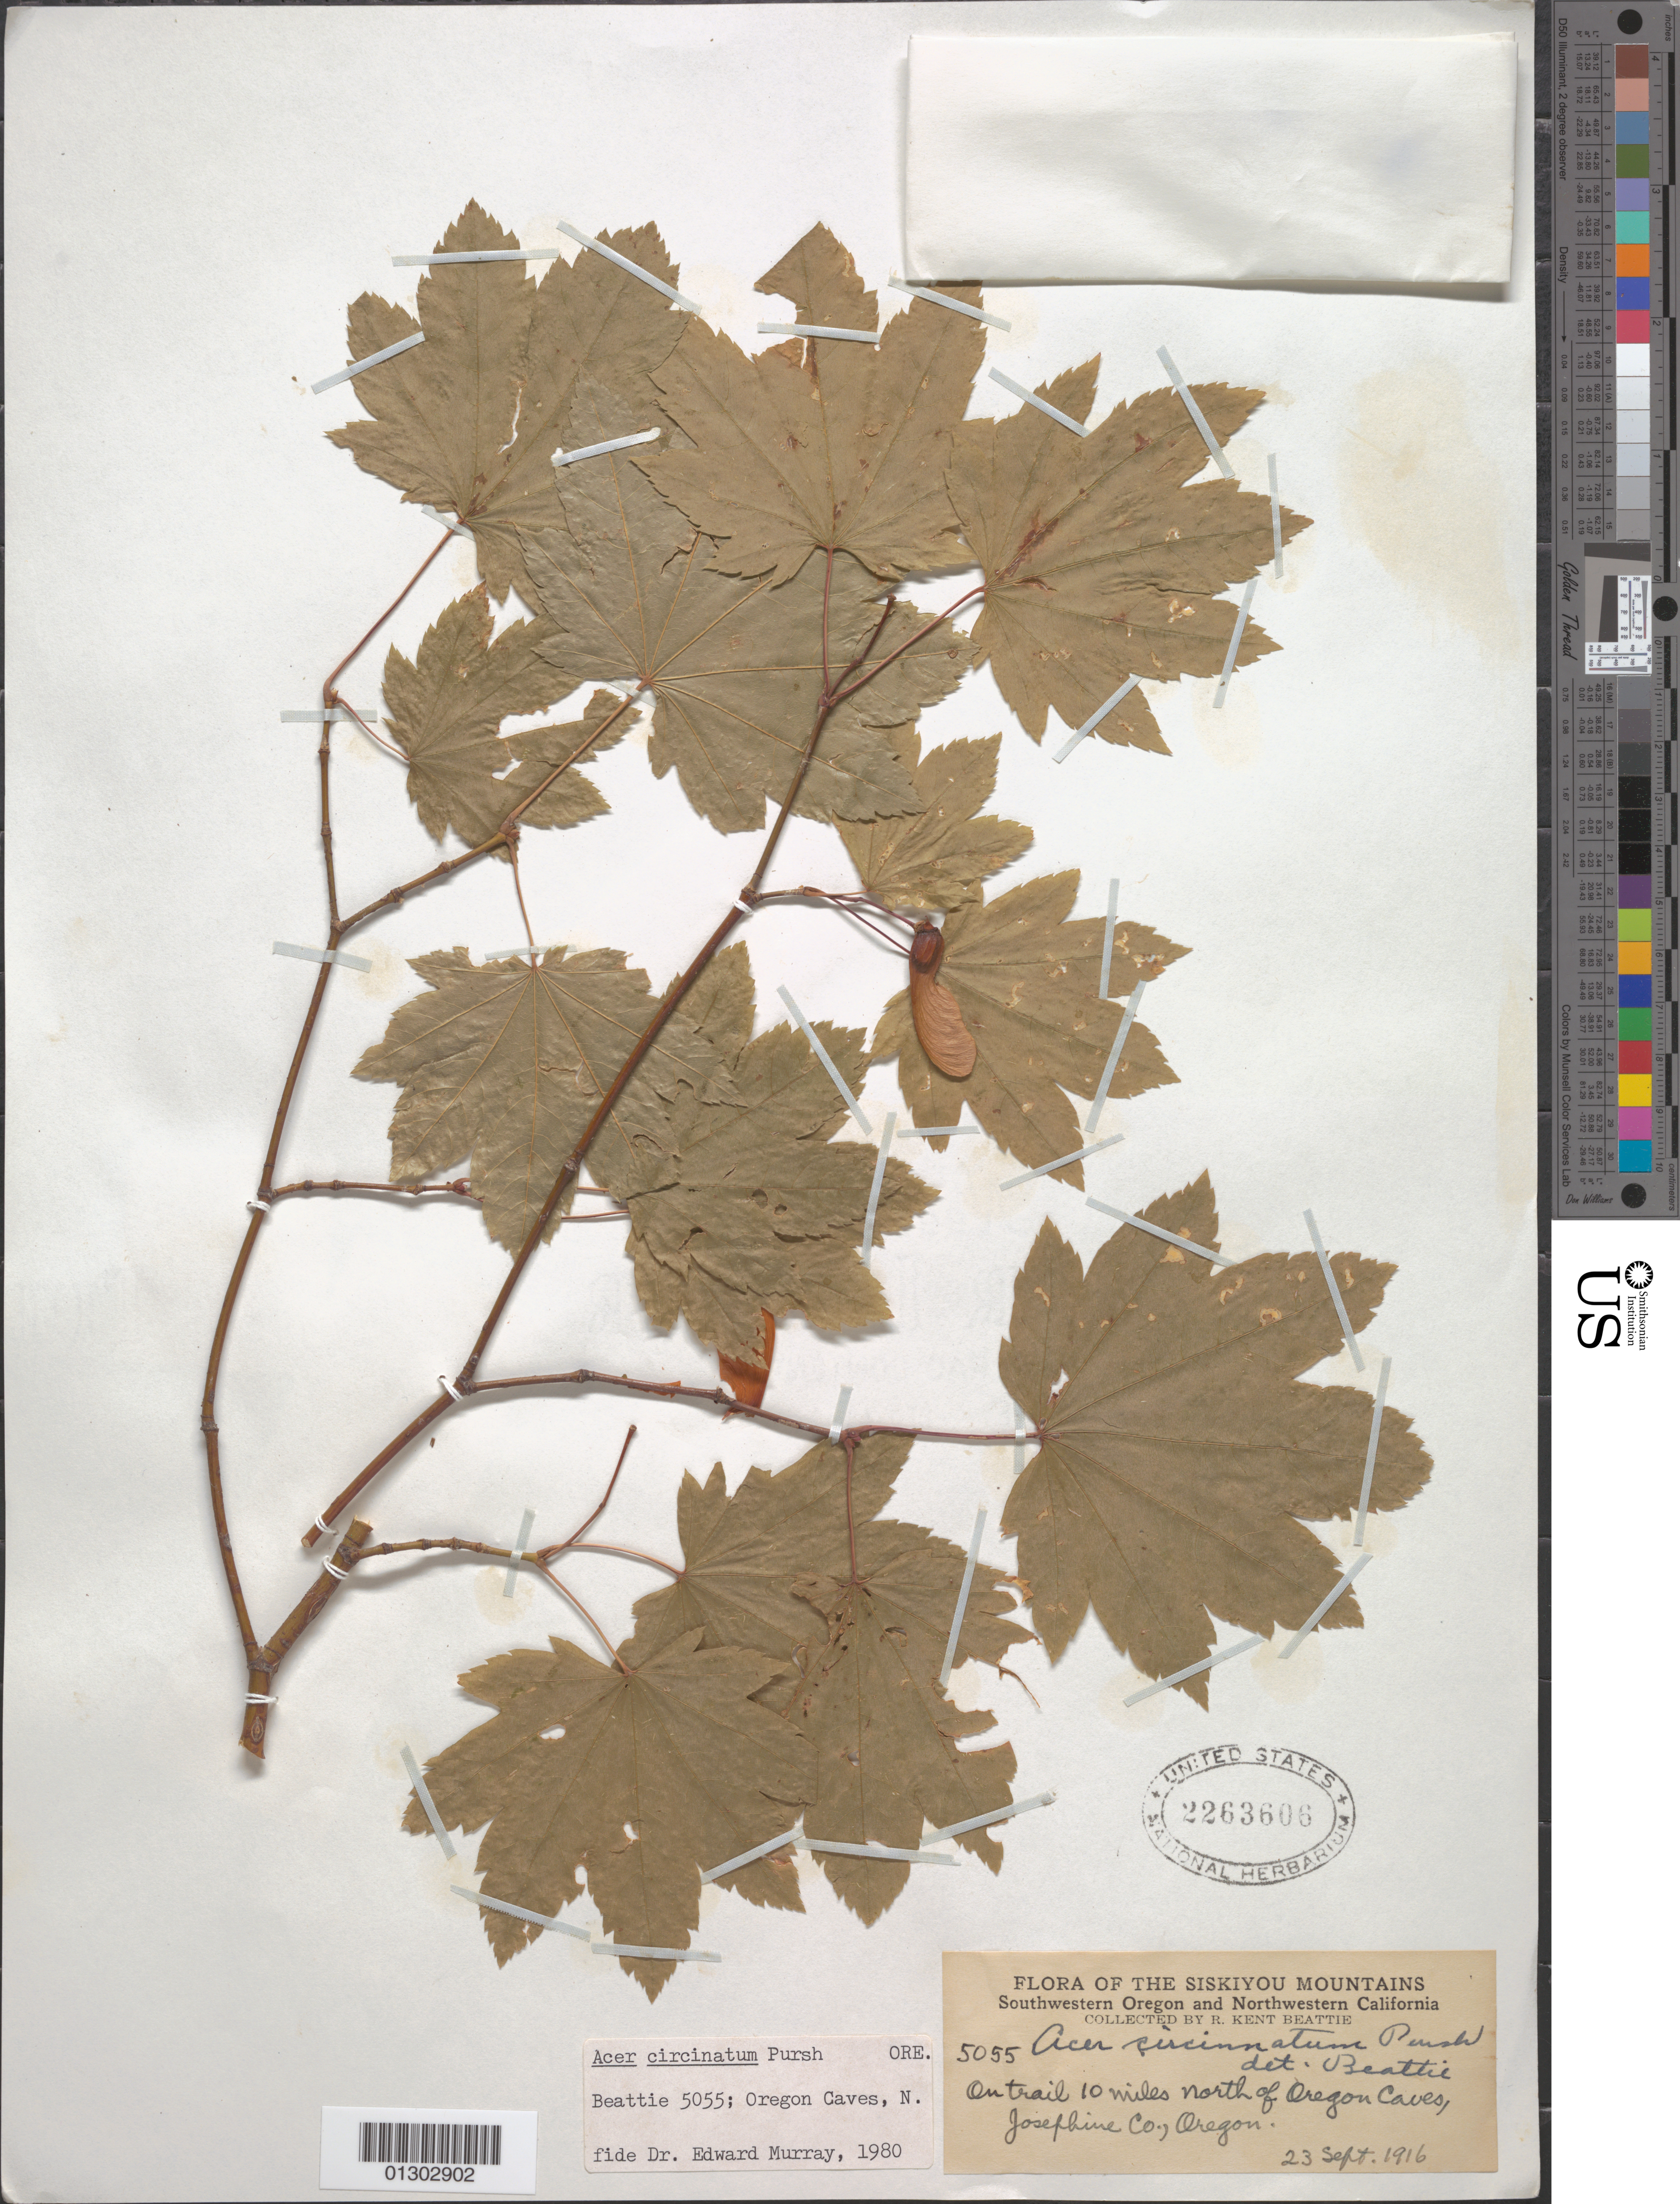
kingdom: Plantae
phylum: Tracheophyta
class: Magnoliopsida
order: Sapindales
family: Sapindaceae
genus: Acer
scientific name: Acer circinatum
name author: Pursh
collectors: R. K. Beattie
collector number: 5055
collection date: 1916-09-23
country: United States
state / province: Oregon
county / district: Josephine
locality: Josephine County, on trail 10 miles N of Oregon Caves.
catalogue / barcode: US 2263606